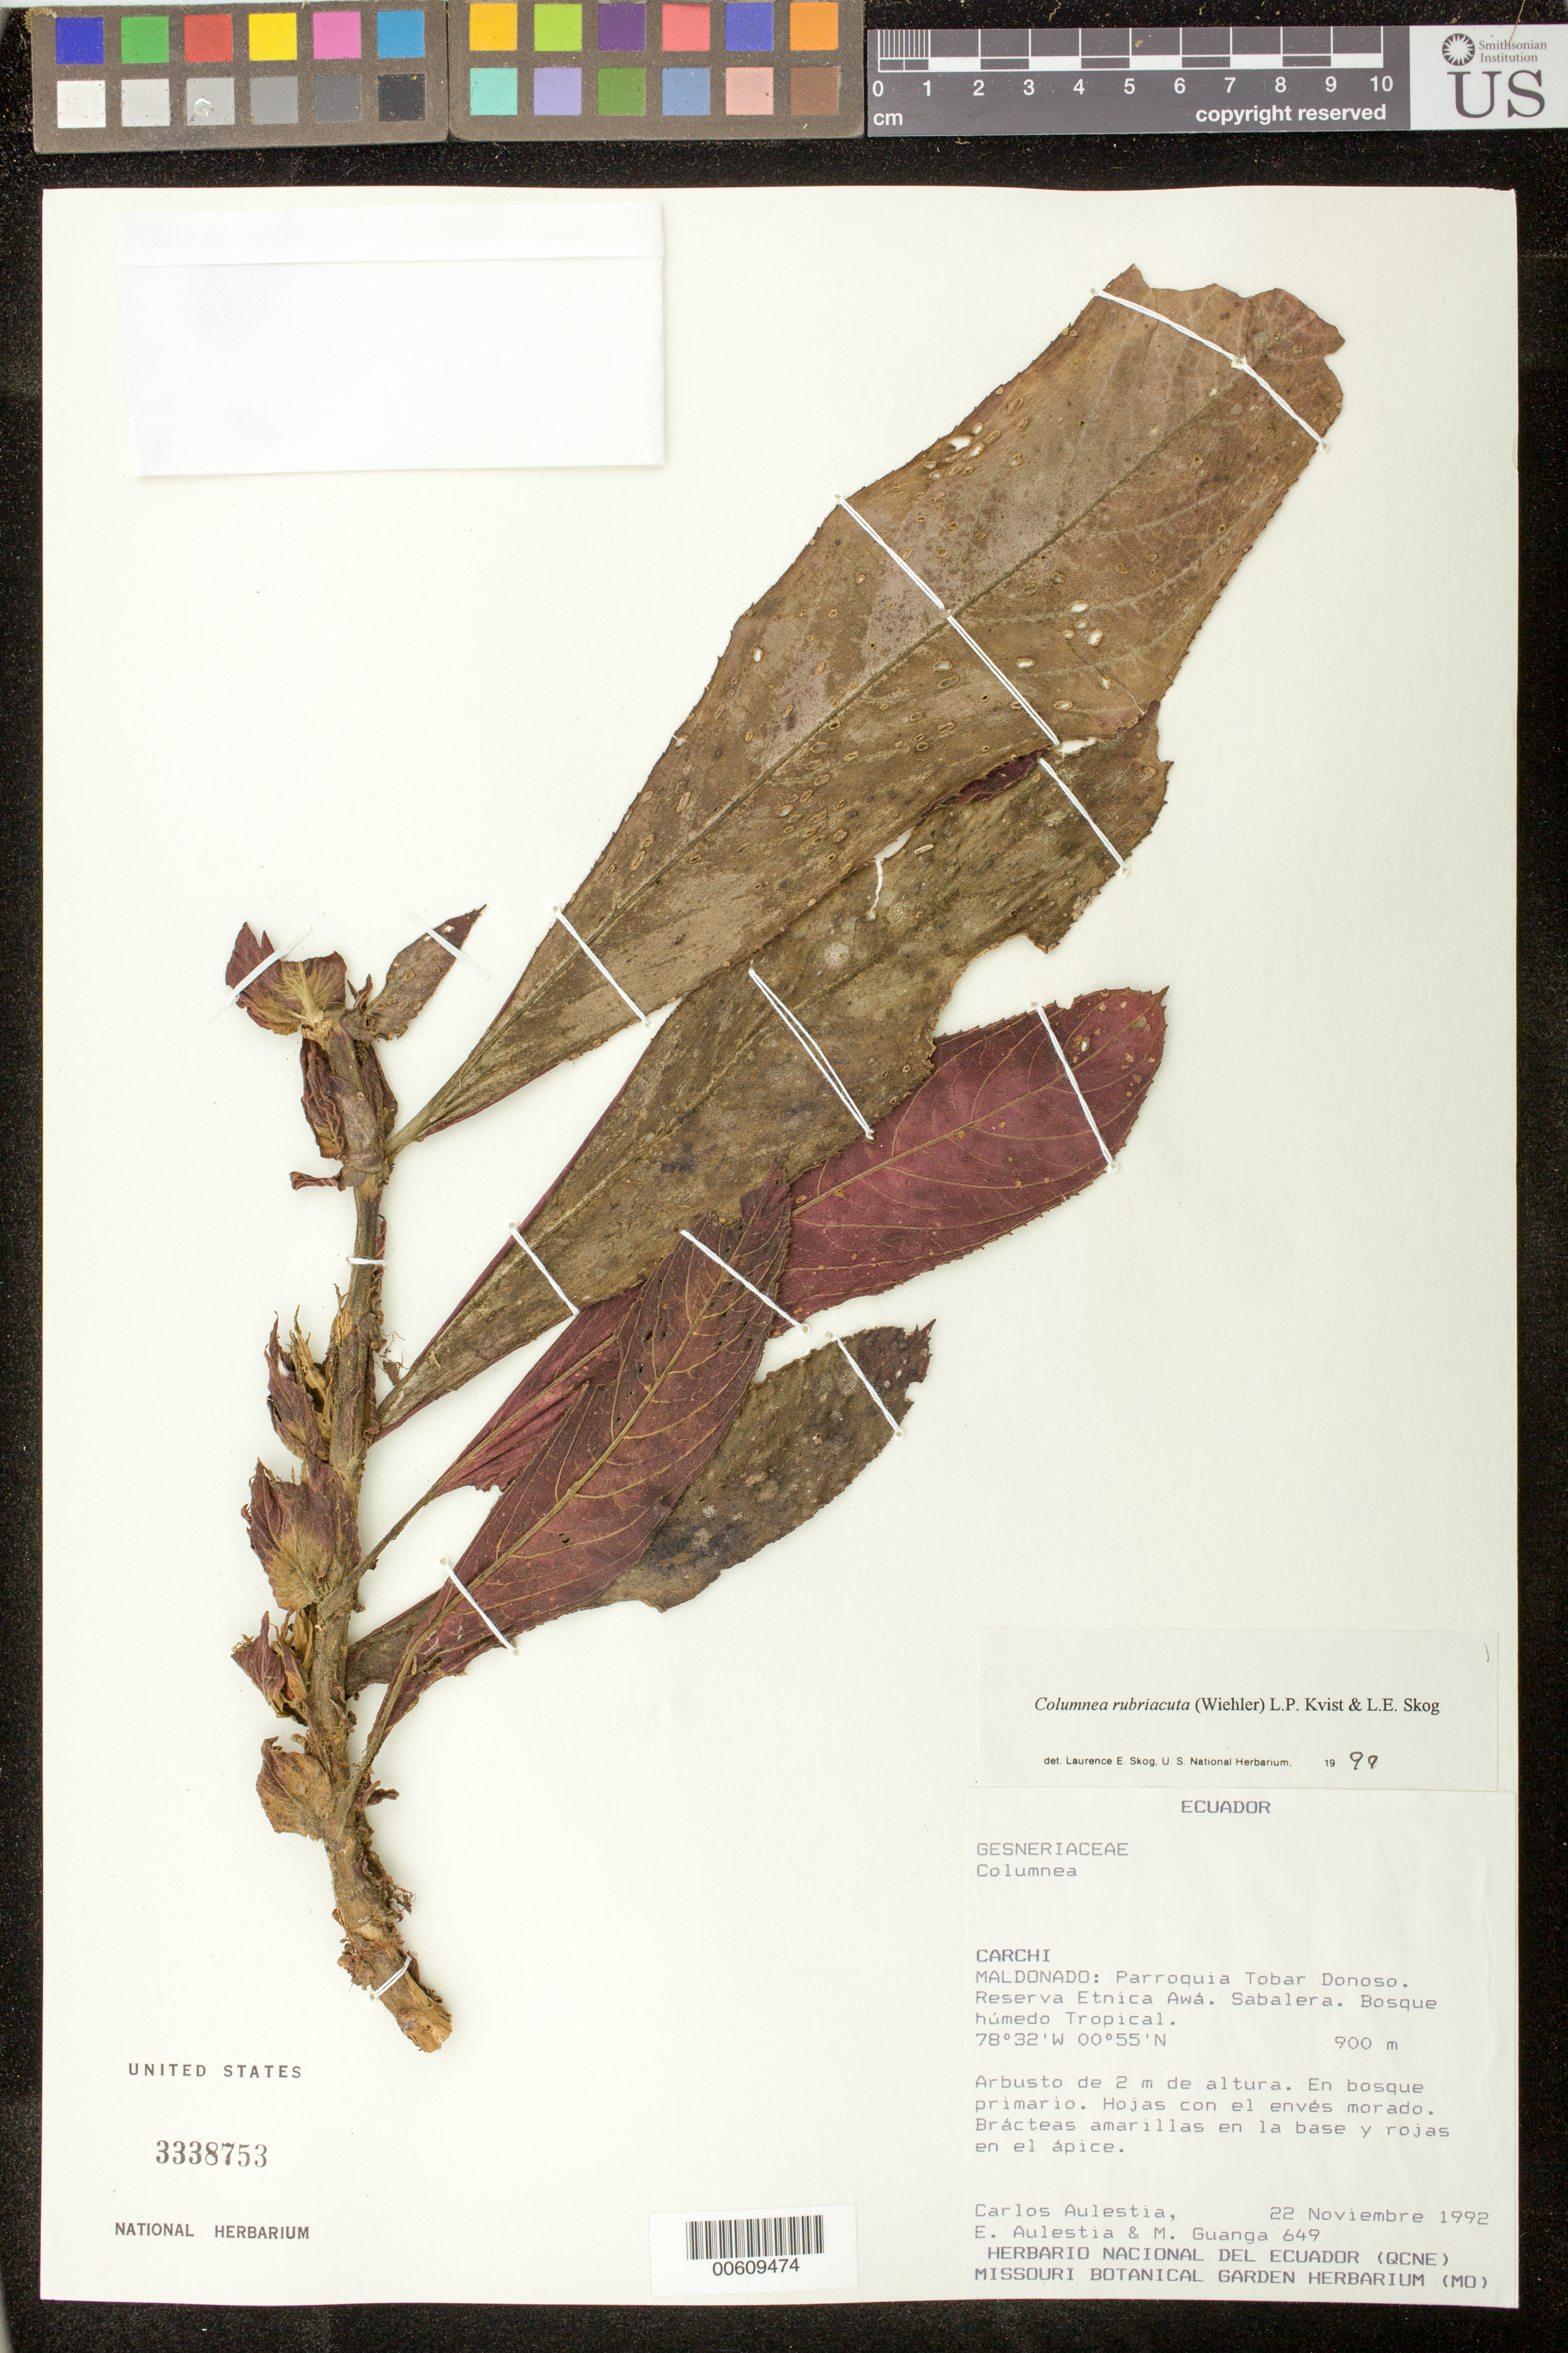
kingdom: Plantae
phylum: Tracheophyta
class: Magnoliopsida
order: Lamiales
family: Gesneriaceae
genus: Columnea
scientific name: Columnea rubriacuta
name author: (Wiehler) L.P. Kvist & L.E. Skog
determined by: Skog, Laurence E.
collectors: C. Aulestia, E. Aulestia & M. Guanga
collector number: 649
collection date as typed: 22 Nov 1992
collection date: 1992-11-22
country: Ecuador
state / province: Carchi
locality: Maldonado: Parroquia Tobar Donoso, Reserva Etnica Awá, Sabalera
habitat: Bosque húmedo tropical; en bosque primario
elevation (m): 900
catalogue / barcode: US 3338753